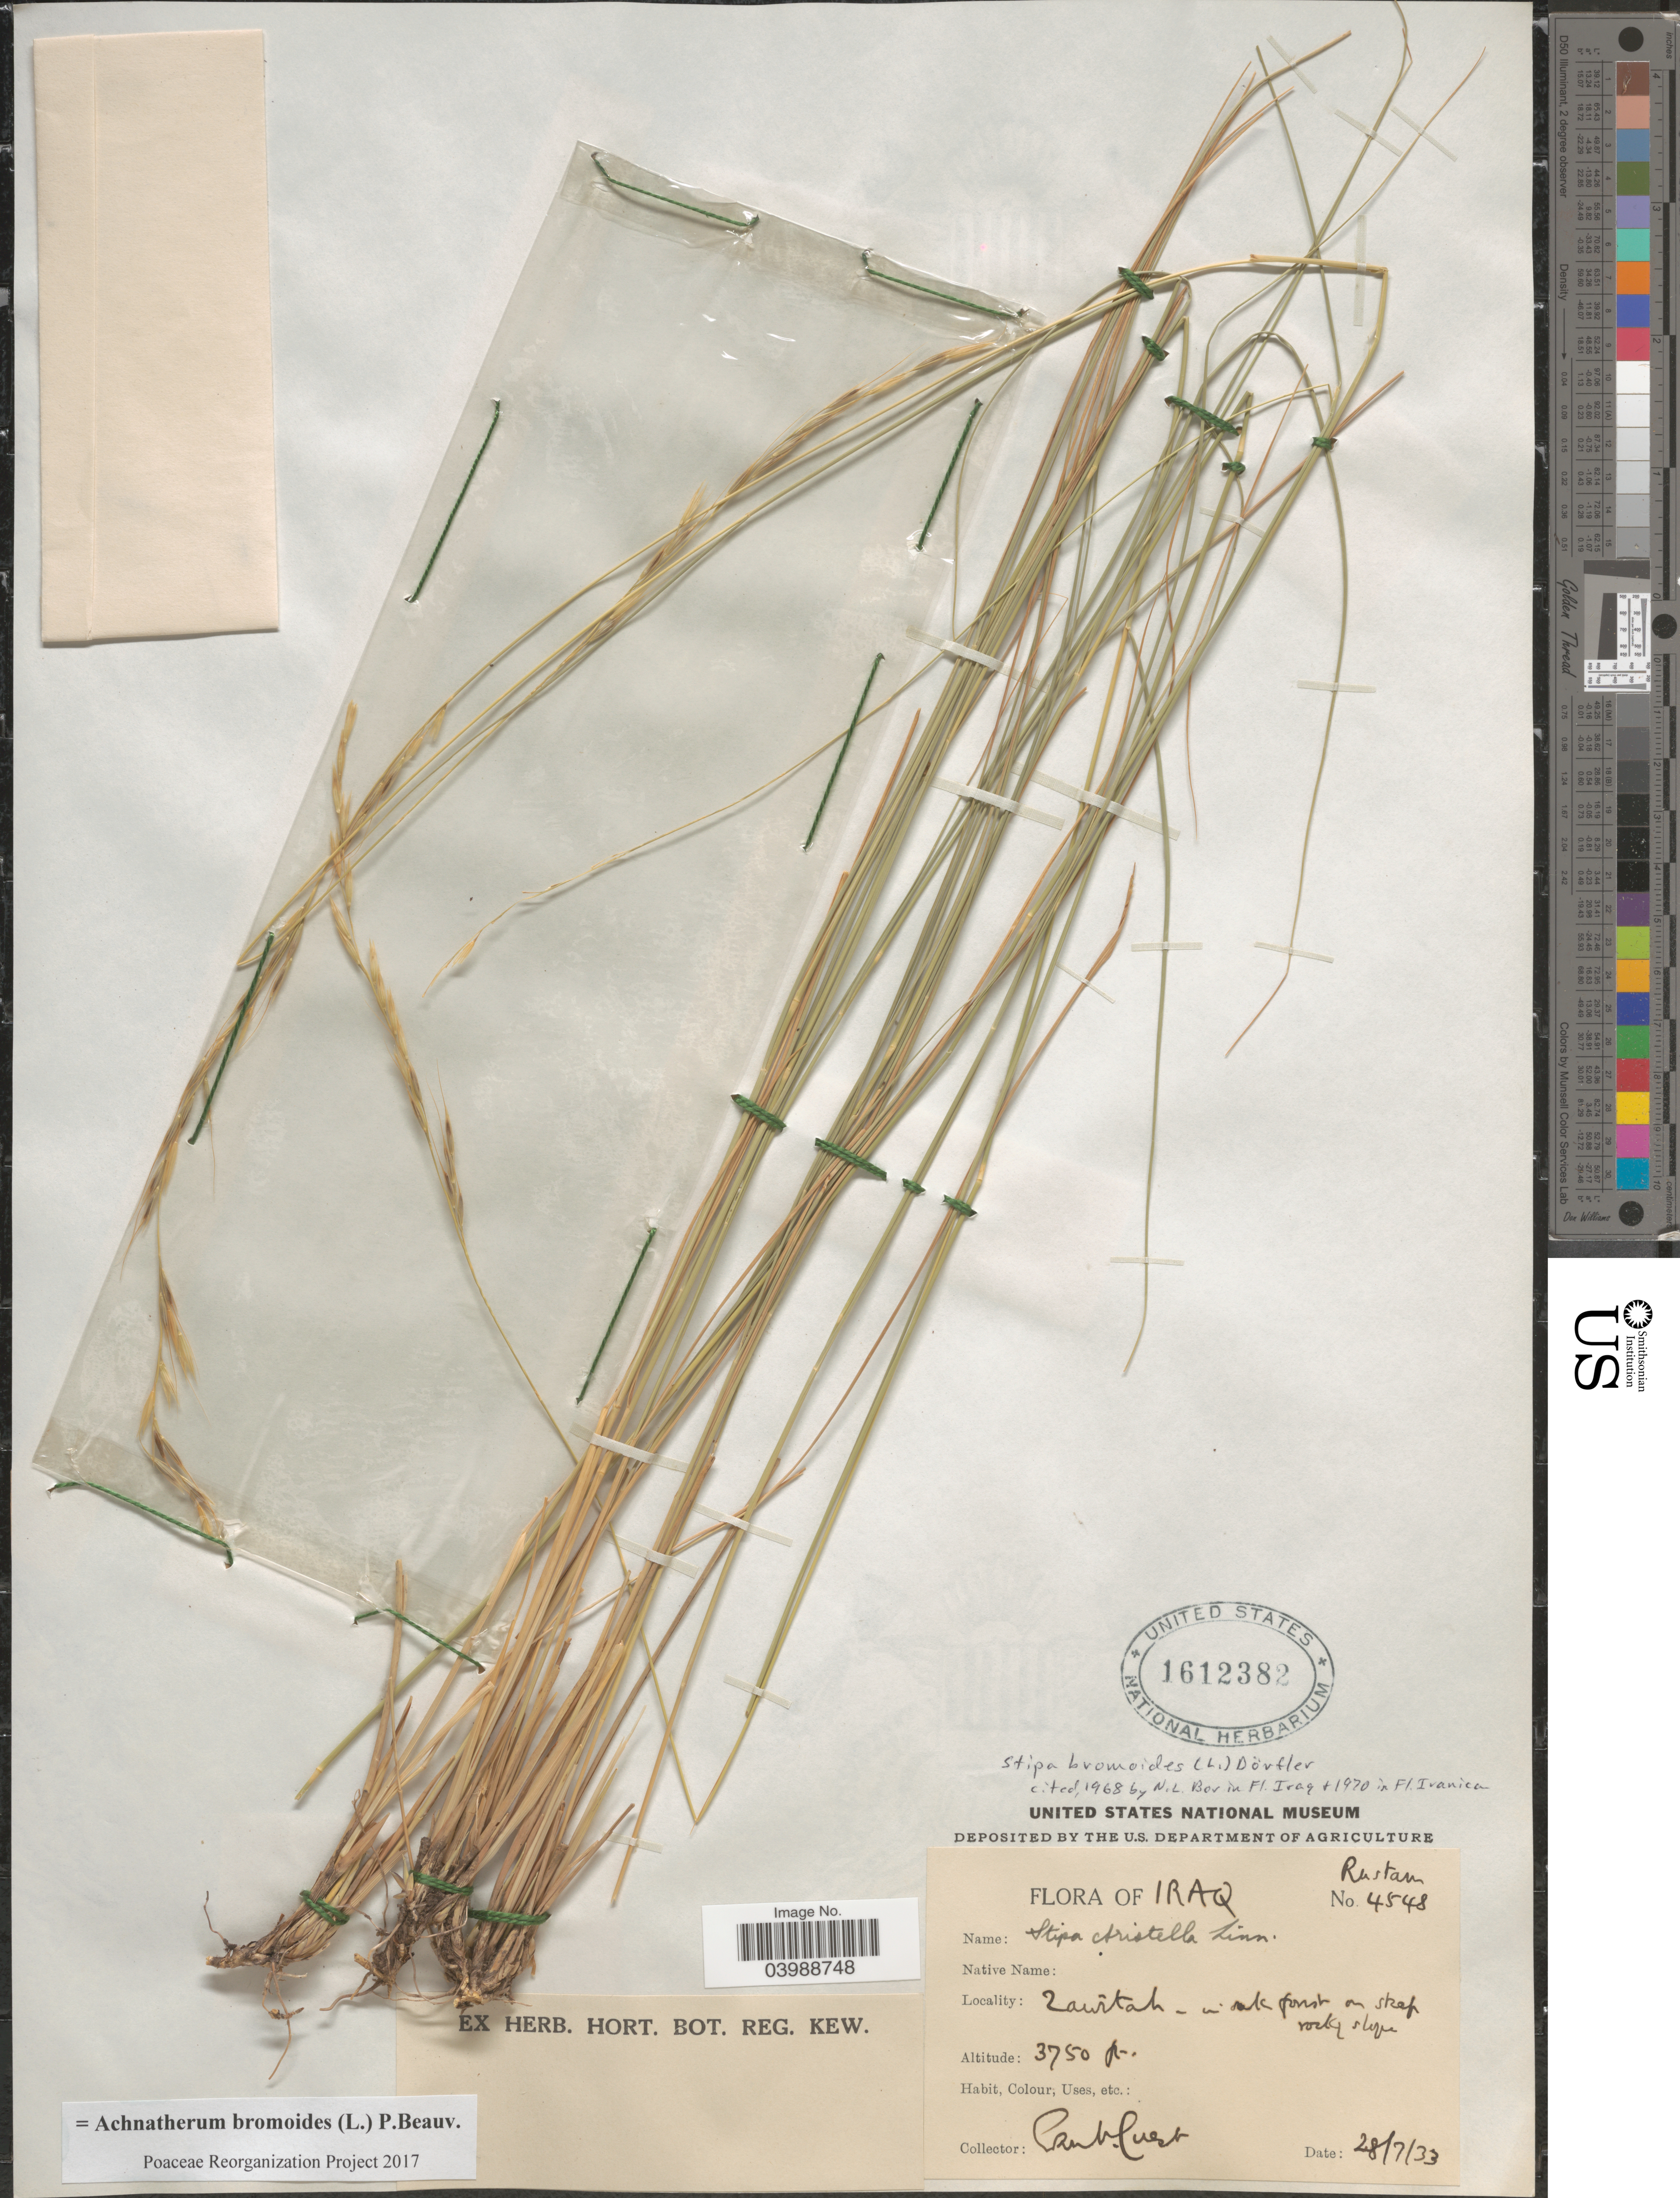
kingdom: Plantae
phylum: Tracheophyta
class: Liliopsida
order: Poales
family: Poaceae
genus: Achnatherum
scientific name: Achnatherum bromoides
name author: (L.) P. Beauv.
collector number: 4548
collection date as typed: Transcribed d/m/y: 28/7/33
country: Iraq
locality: Zawitah.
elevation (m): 1143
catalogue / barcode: US 1612382